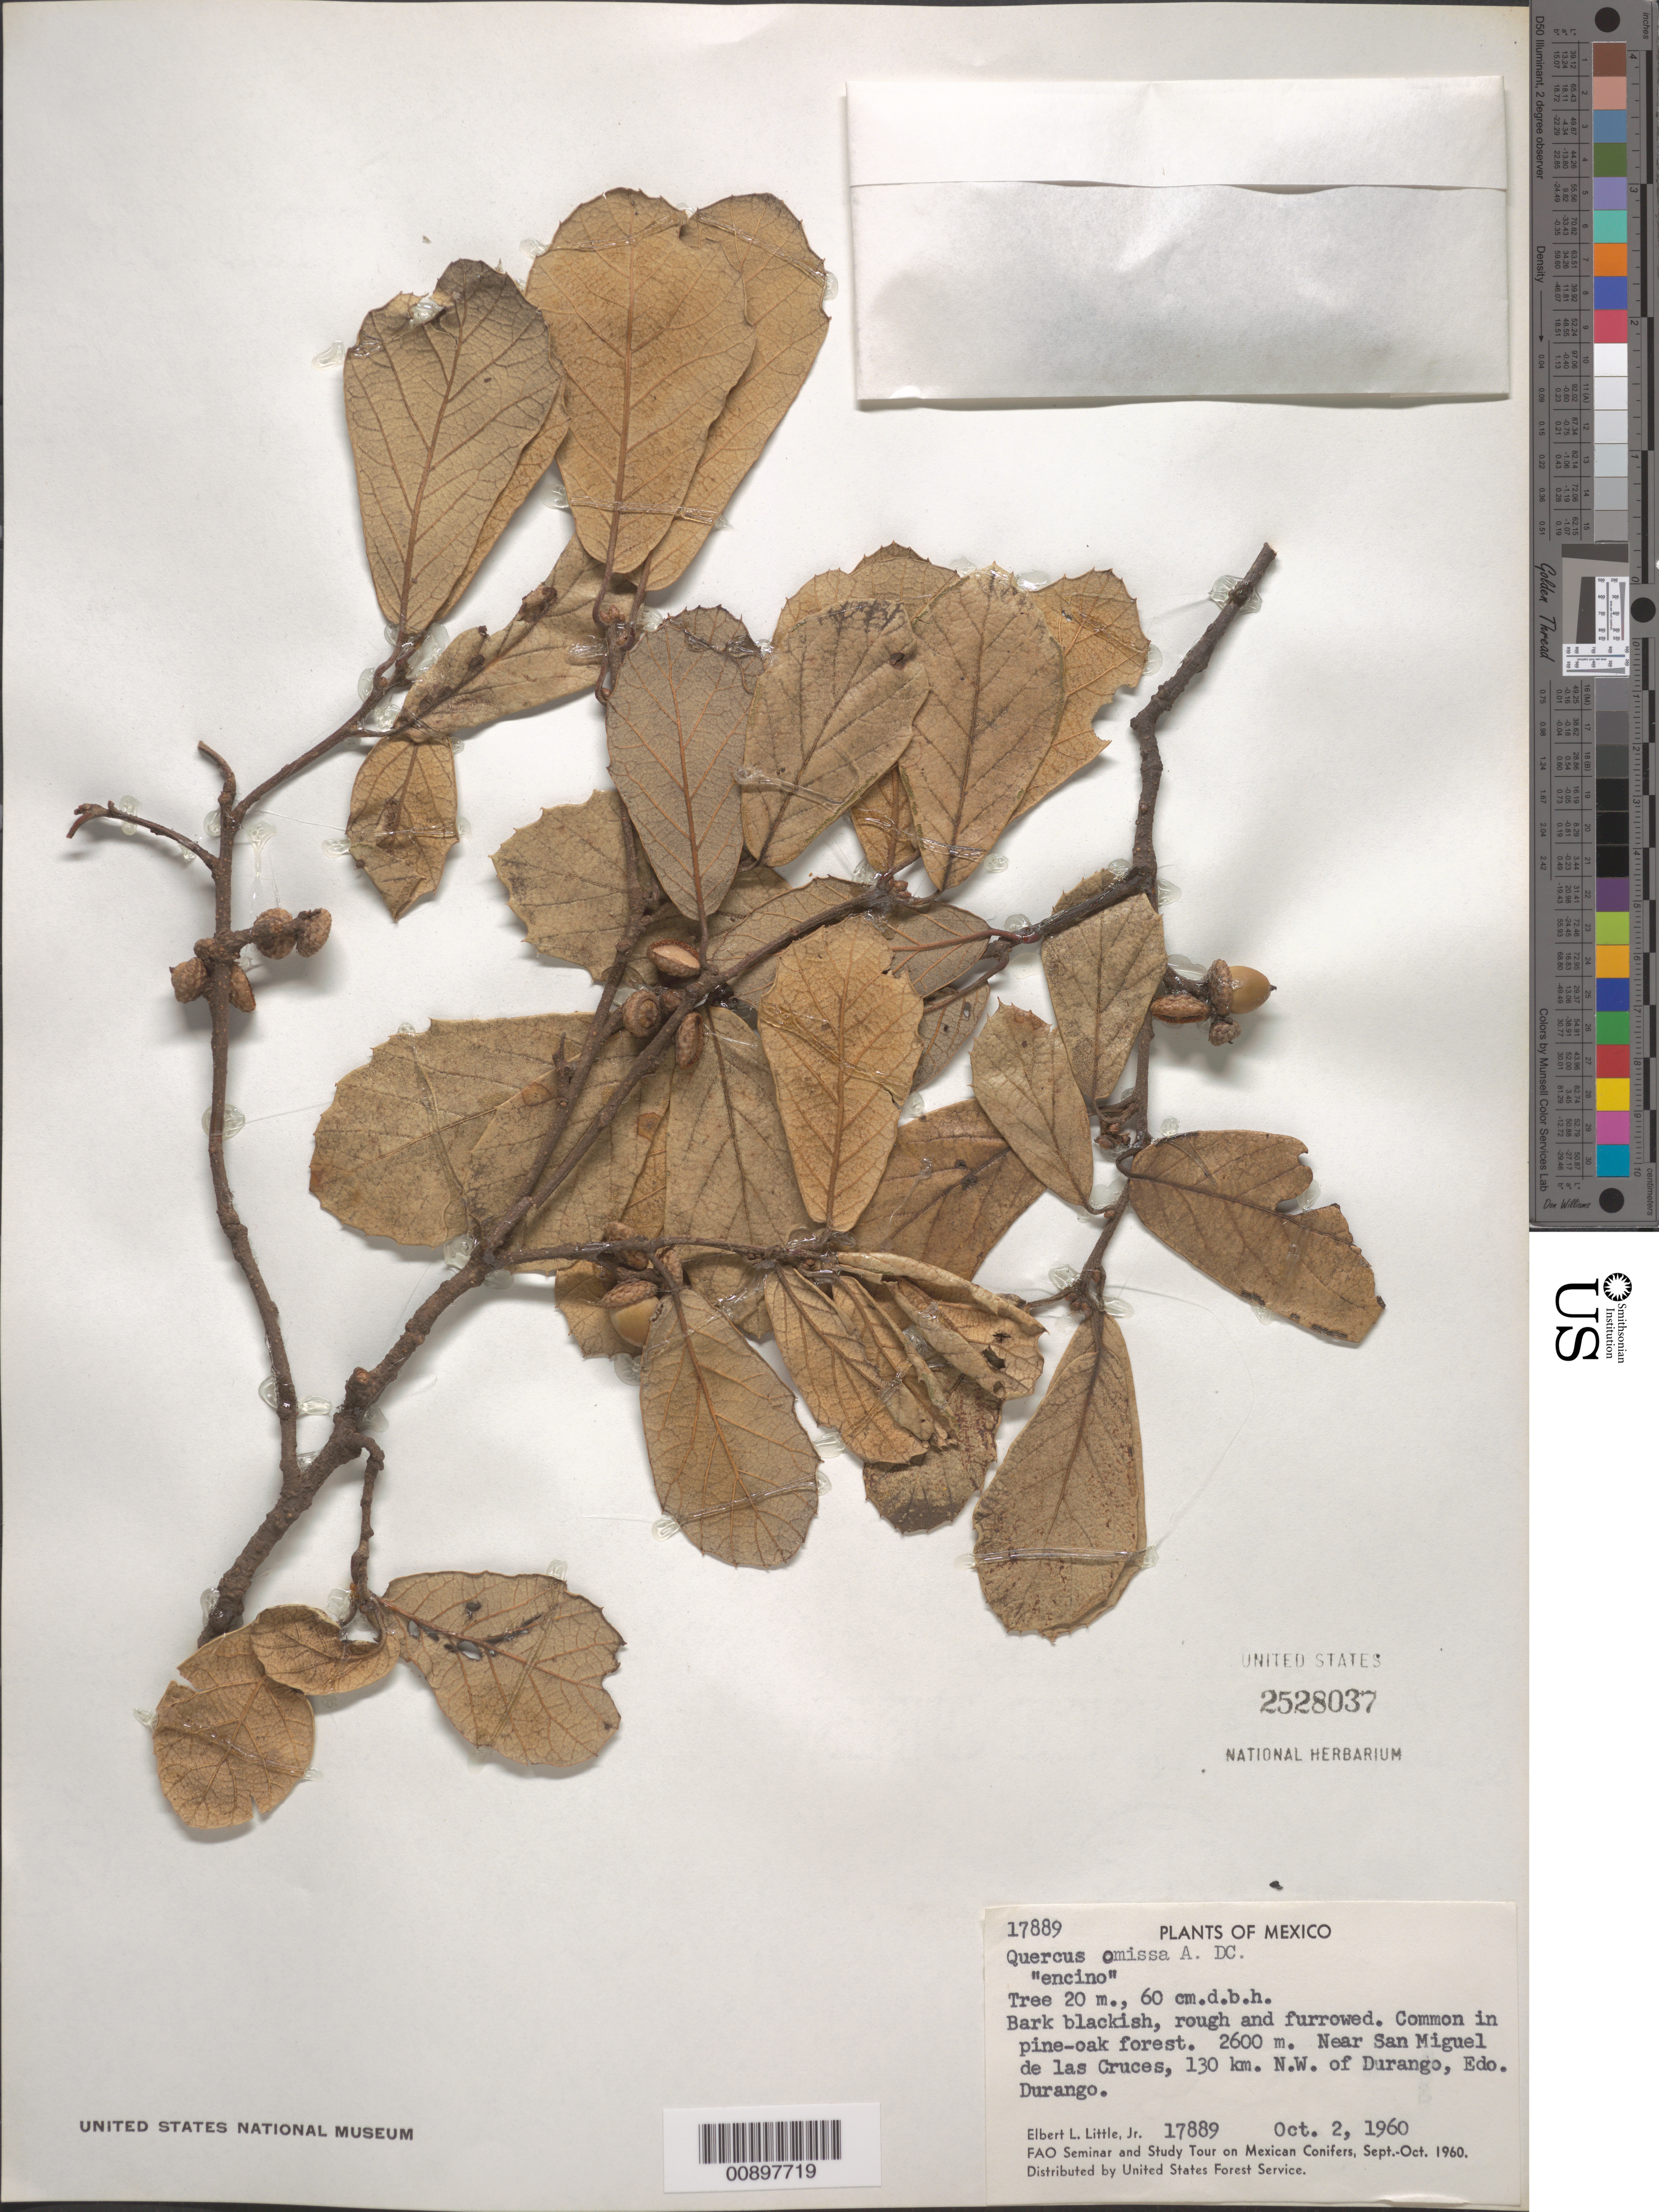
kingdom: Plantae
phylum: Tracheophyta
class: Magnoliopsida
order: Fagales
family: Fagaceae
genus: Quercus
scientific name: Quercus omissa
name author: A. DC.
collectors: E. L. Little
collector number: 17889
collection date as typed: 02 Oct 1960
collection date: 1960-10-02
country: Mexico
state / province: Durango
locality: Near San Miguel de las Cruces, 130 km. NW of Durango, Edo. Durango.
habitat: Common in pine-oak forest.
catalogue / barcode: US 2528037